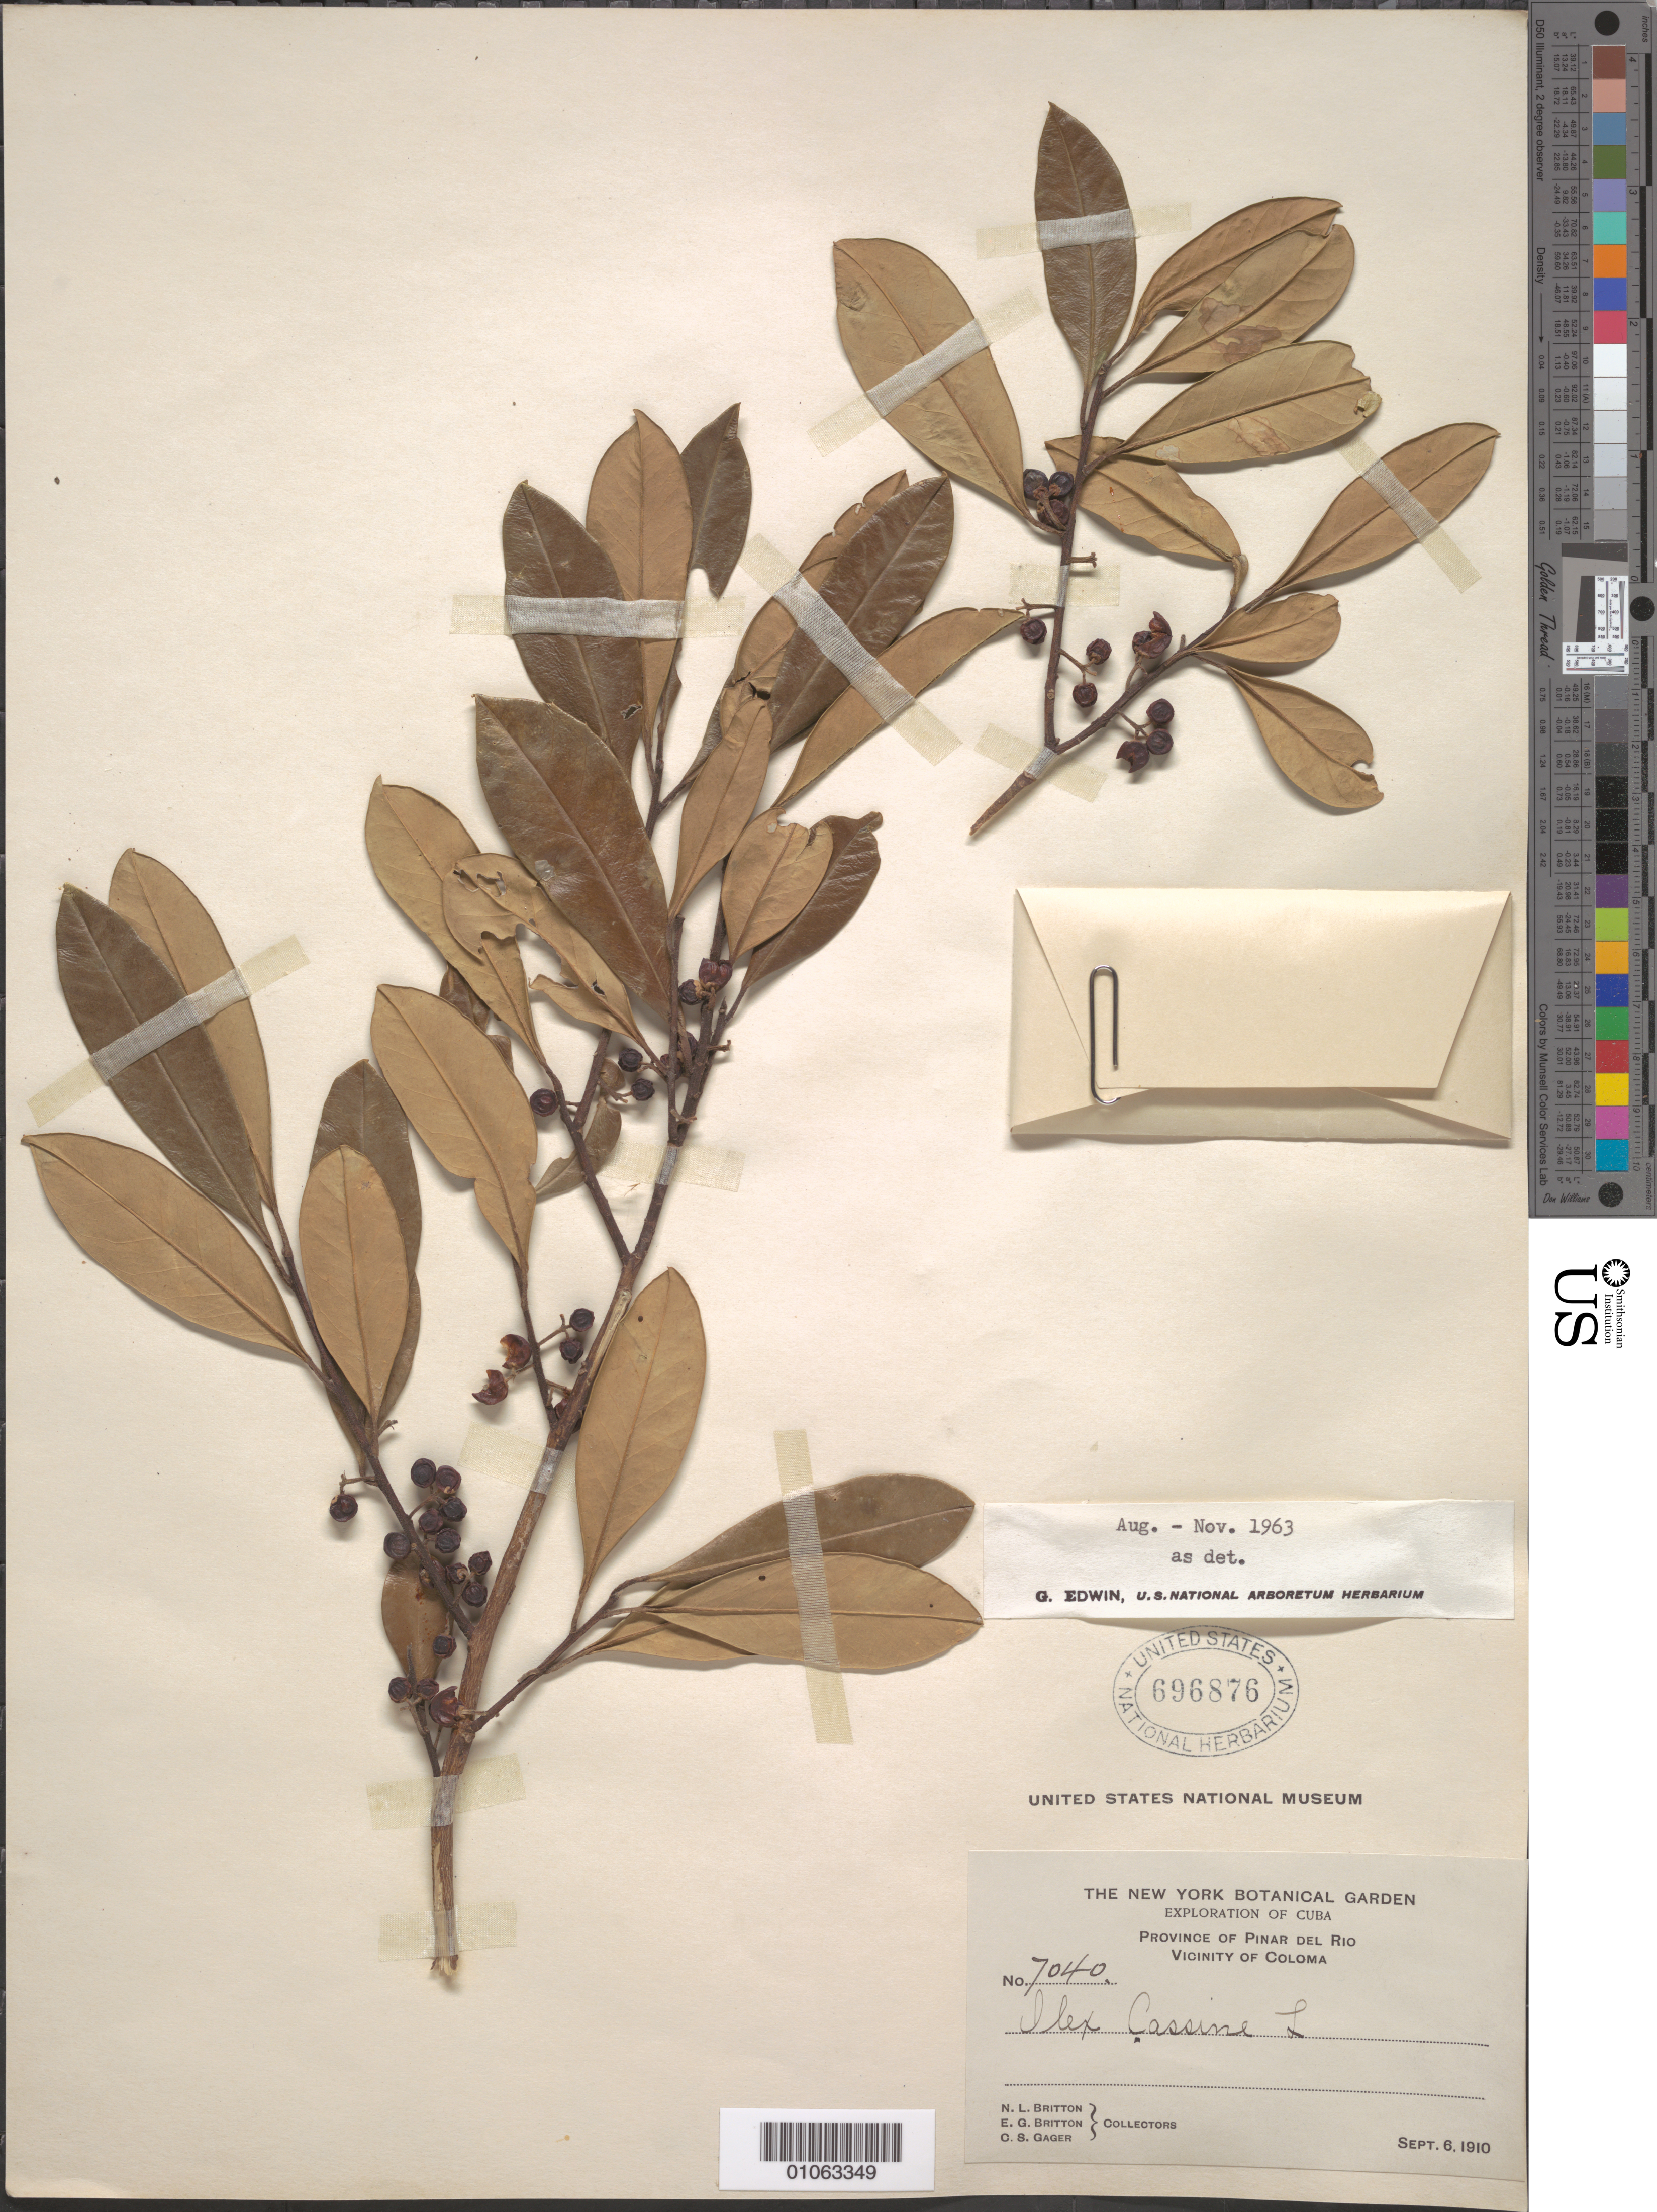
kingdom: Plantae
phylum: Tracheophyta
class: Magnoliopsida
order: Aquifoliales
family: Aquifoliaceae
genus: Ilex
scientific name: Ilex cassine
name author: L.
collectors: N. Britton, E. G. Britton & C. Gager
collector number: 7040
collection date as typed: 06 Sep 1910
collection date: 1910-09-06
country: Cuba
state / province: Pinar del Rio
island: Cuba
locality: Vicinity of Coloma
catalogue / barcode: US 696876